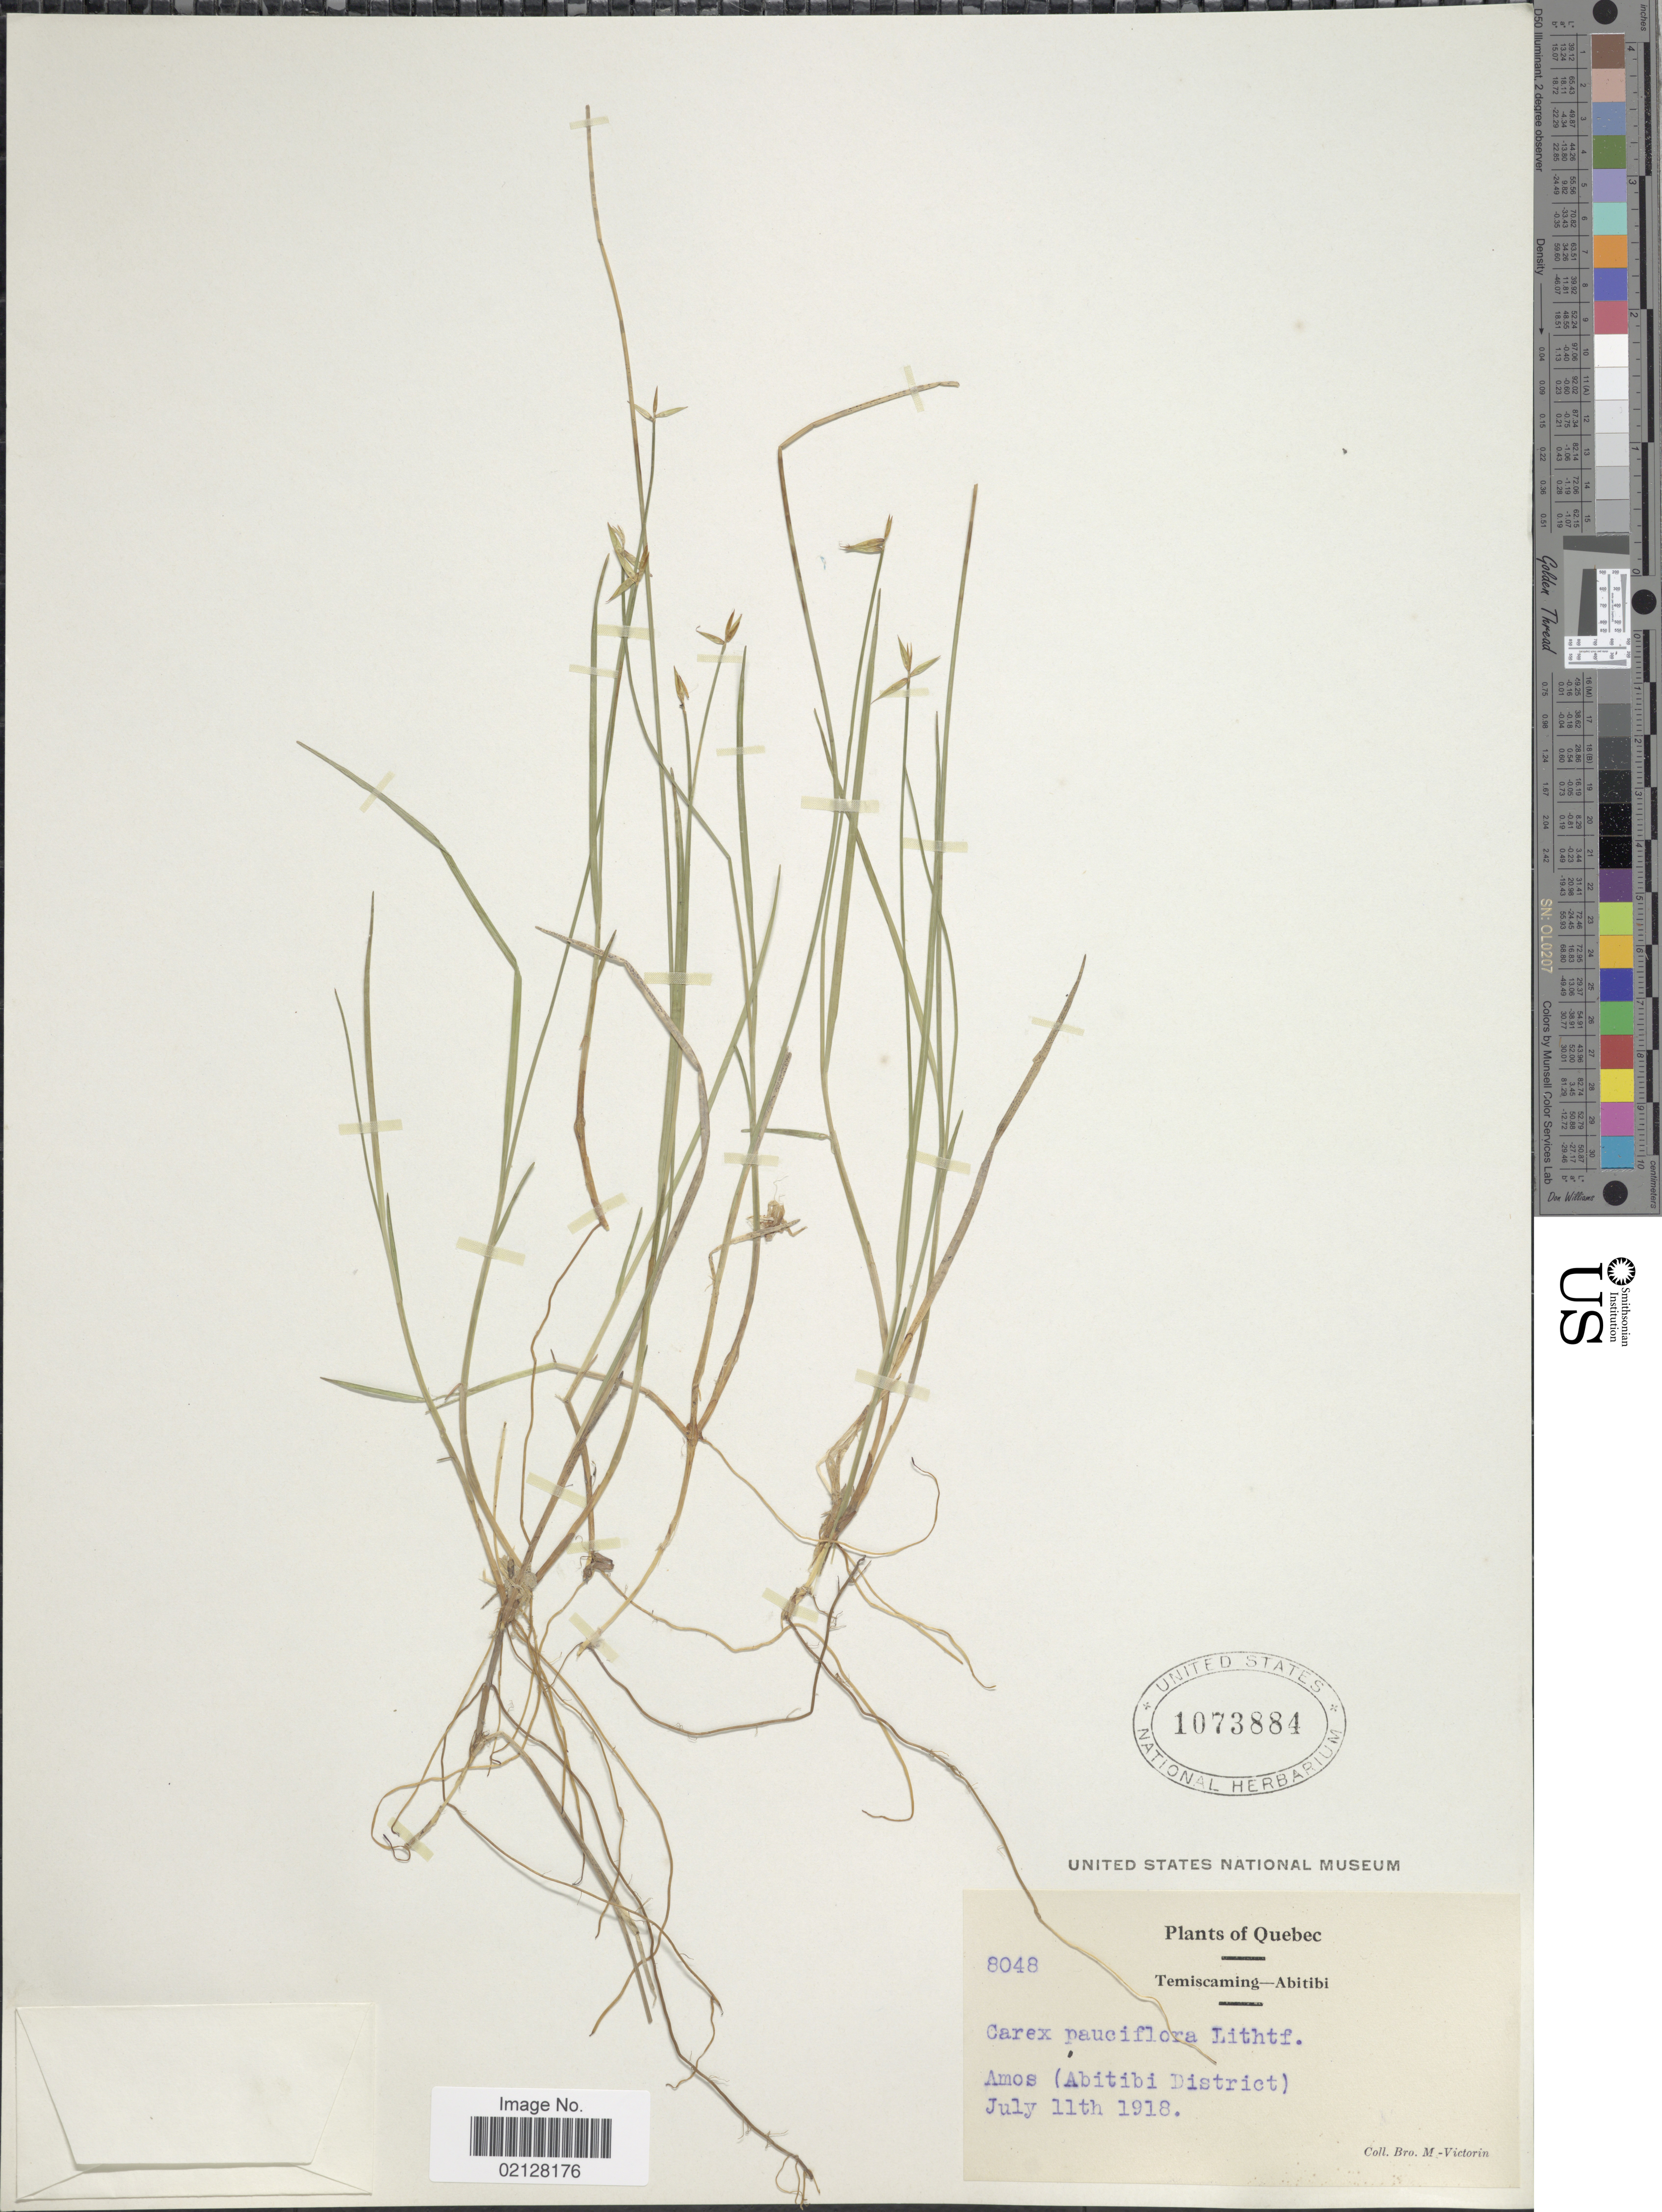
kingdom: Plantae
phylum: Tracheophyta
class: Liliopsida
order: Poales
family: Cyperaceae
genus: Carex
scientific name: Carex pauciflora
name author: Lightf.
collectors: Fr. Marie-Victorin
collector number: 8048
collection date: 1918-07-11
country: Canada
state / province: Quebec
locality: Temascaming - Abitibi. Amoa (Abitibi District)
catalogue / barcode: US 1073884